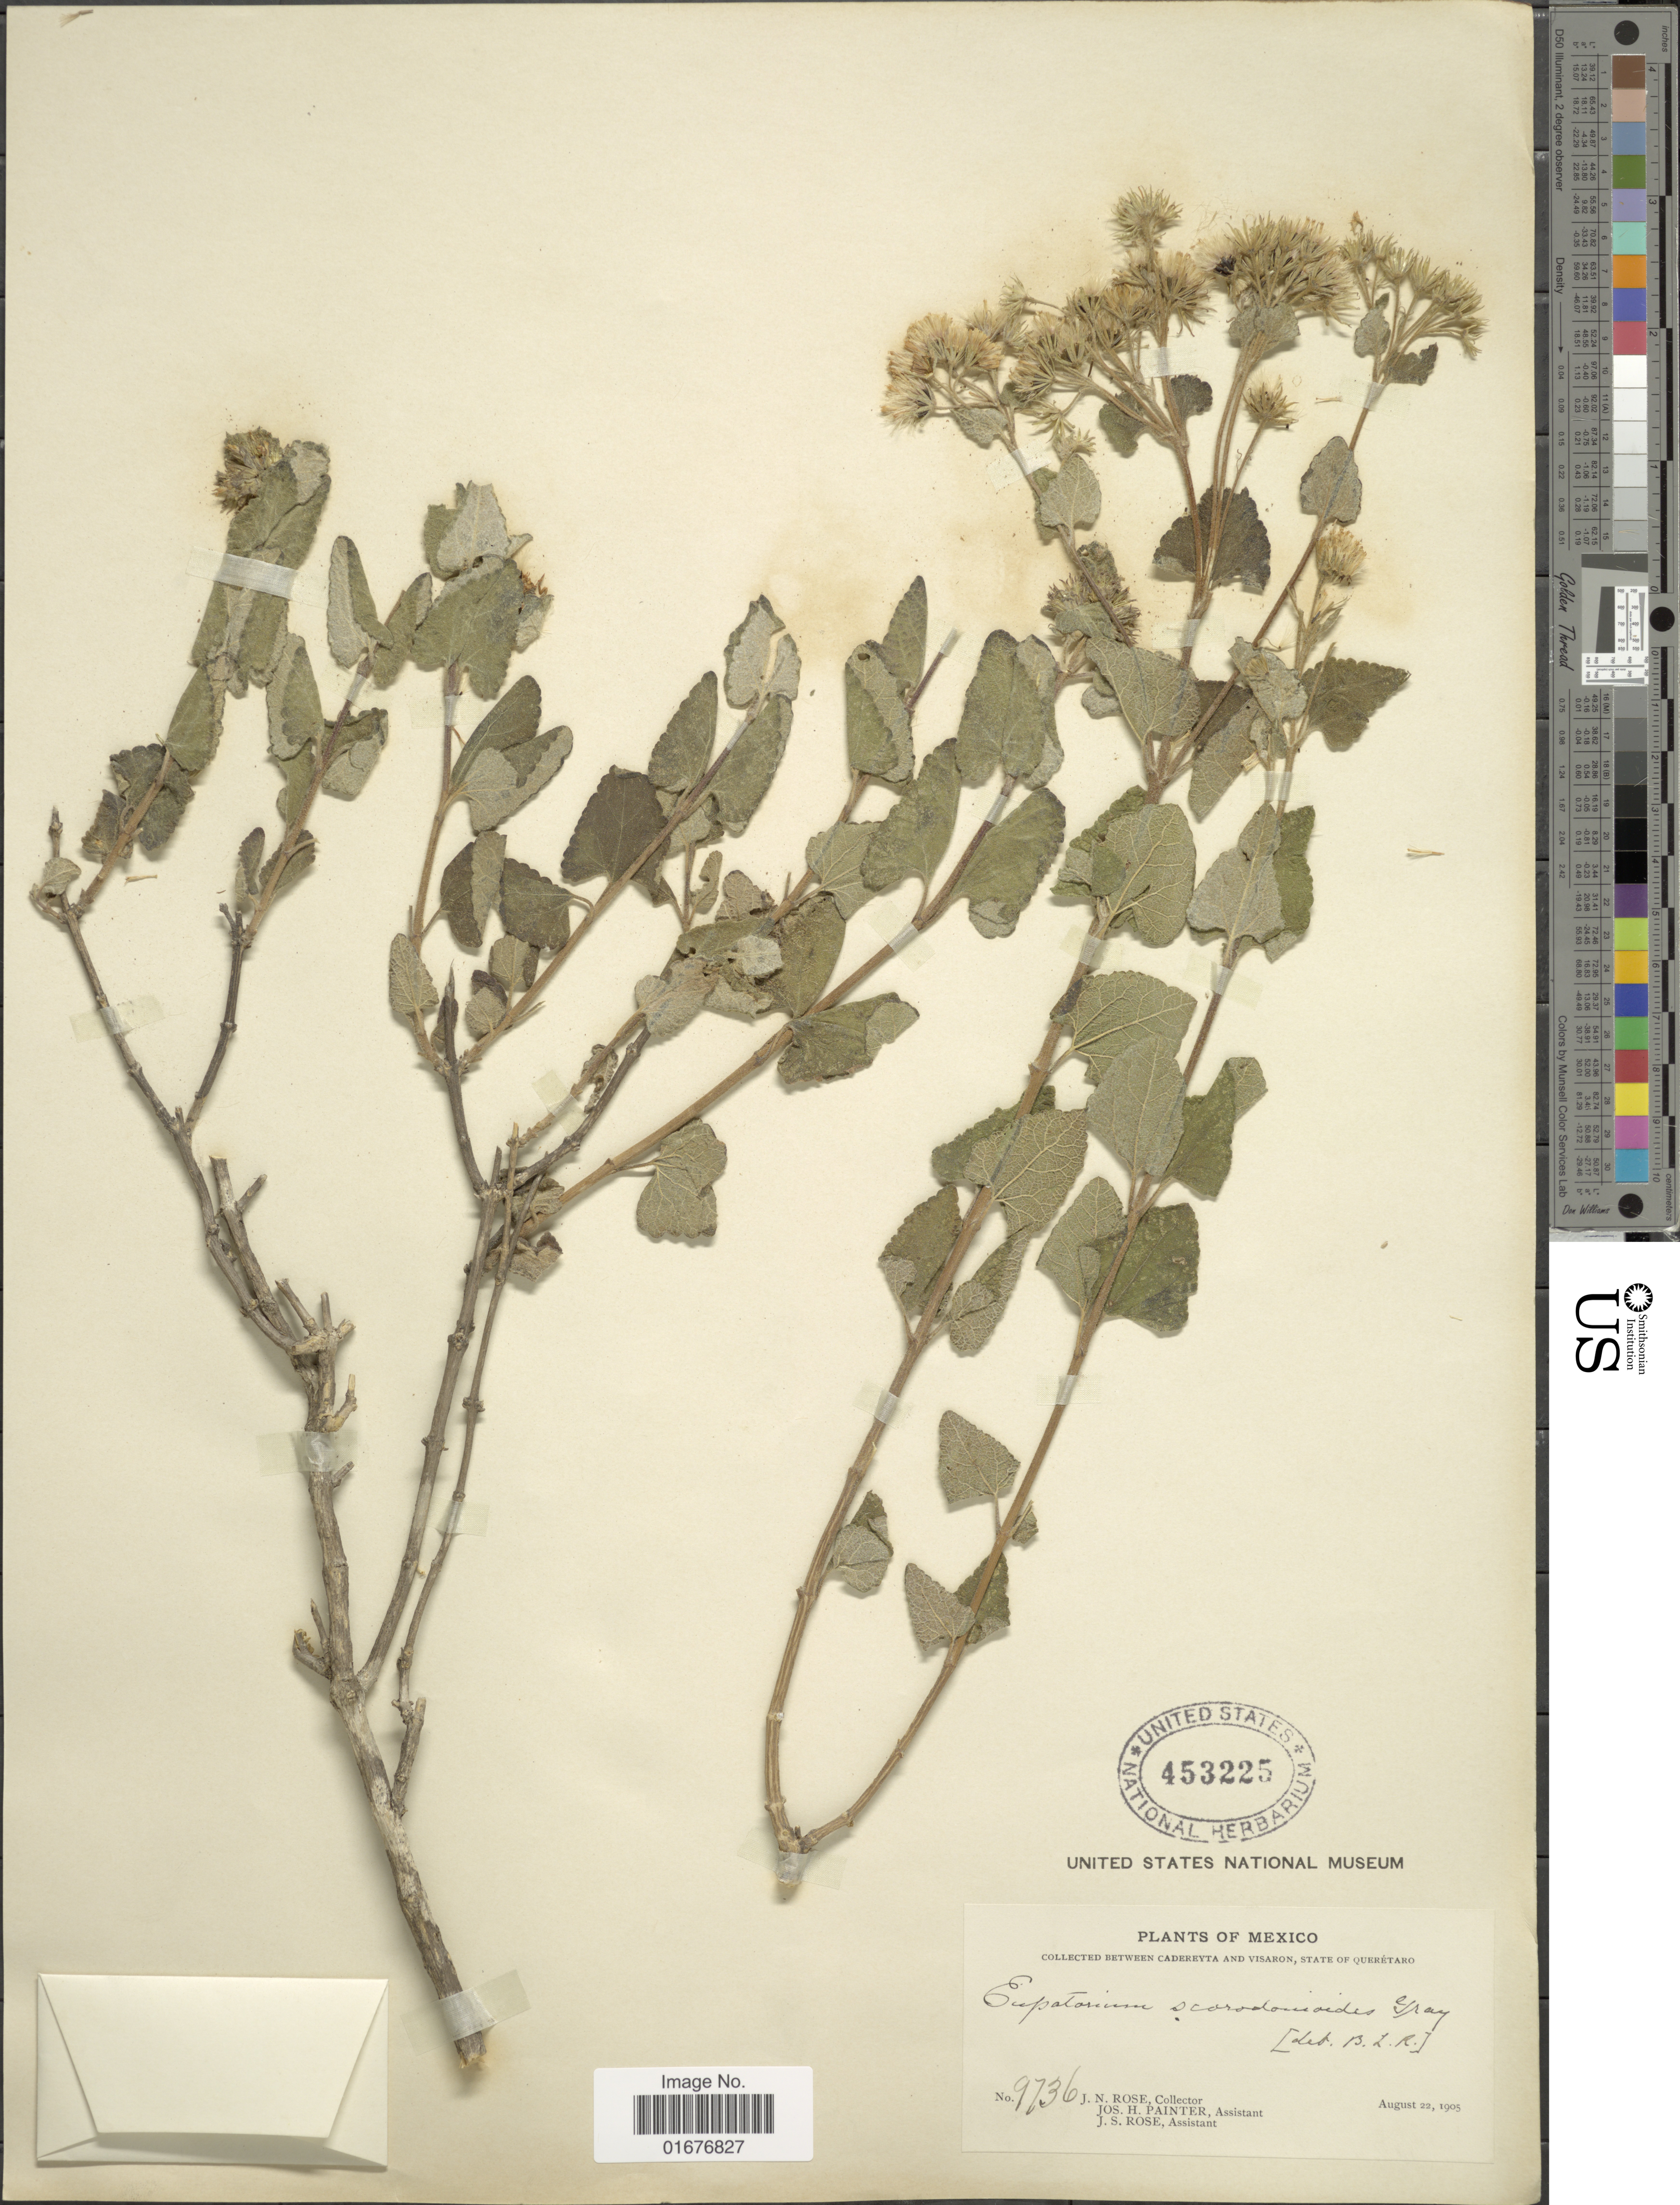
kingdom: Plantae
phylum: Tracheophyta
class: Magnoliopsida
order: Asterales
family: Asteraceae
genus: Ageratina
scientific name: Ageratina scorodonioides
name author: (A. Gray) R.M. King & H. Rob.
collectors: J. N. Rose, J. H. Painter & J. N. Rose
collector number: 9736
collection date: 1905-08-22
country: Mexico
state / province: Querétaro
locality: Between Cadereyta and Visaron, State of Queretaro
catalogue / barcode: US 453225